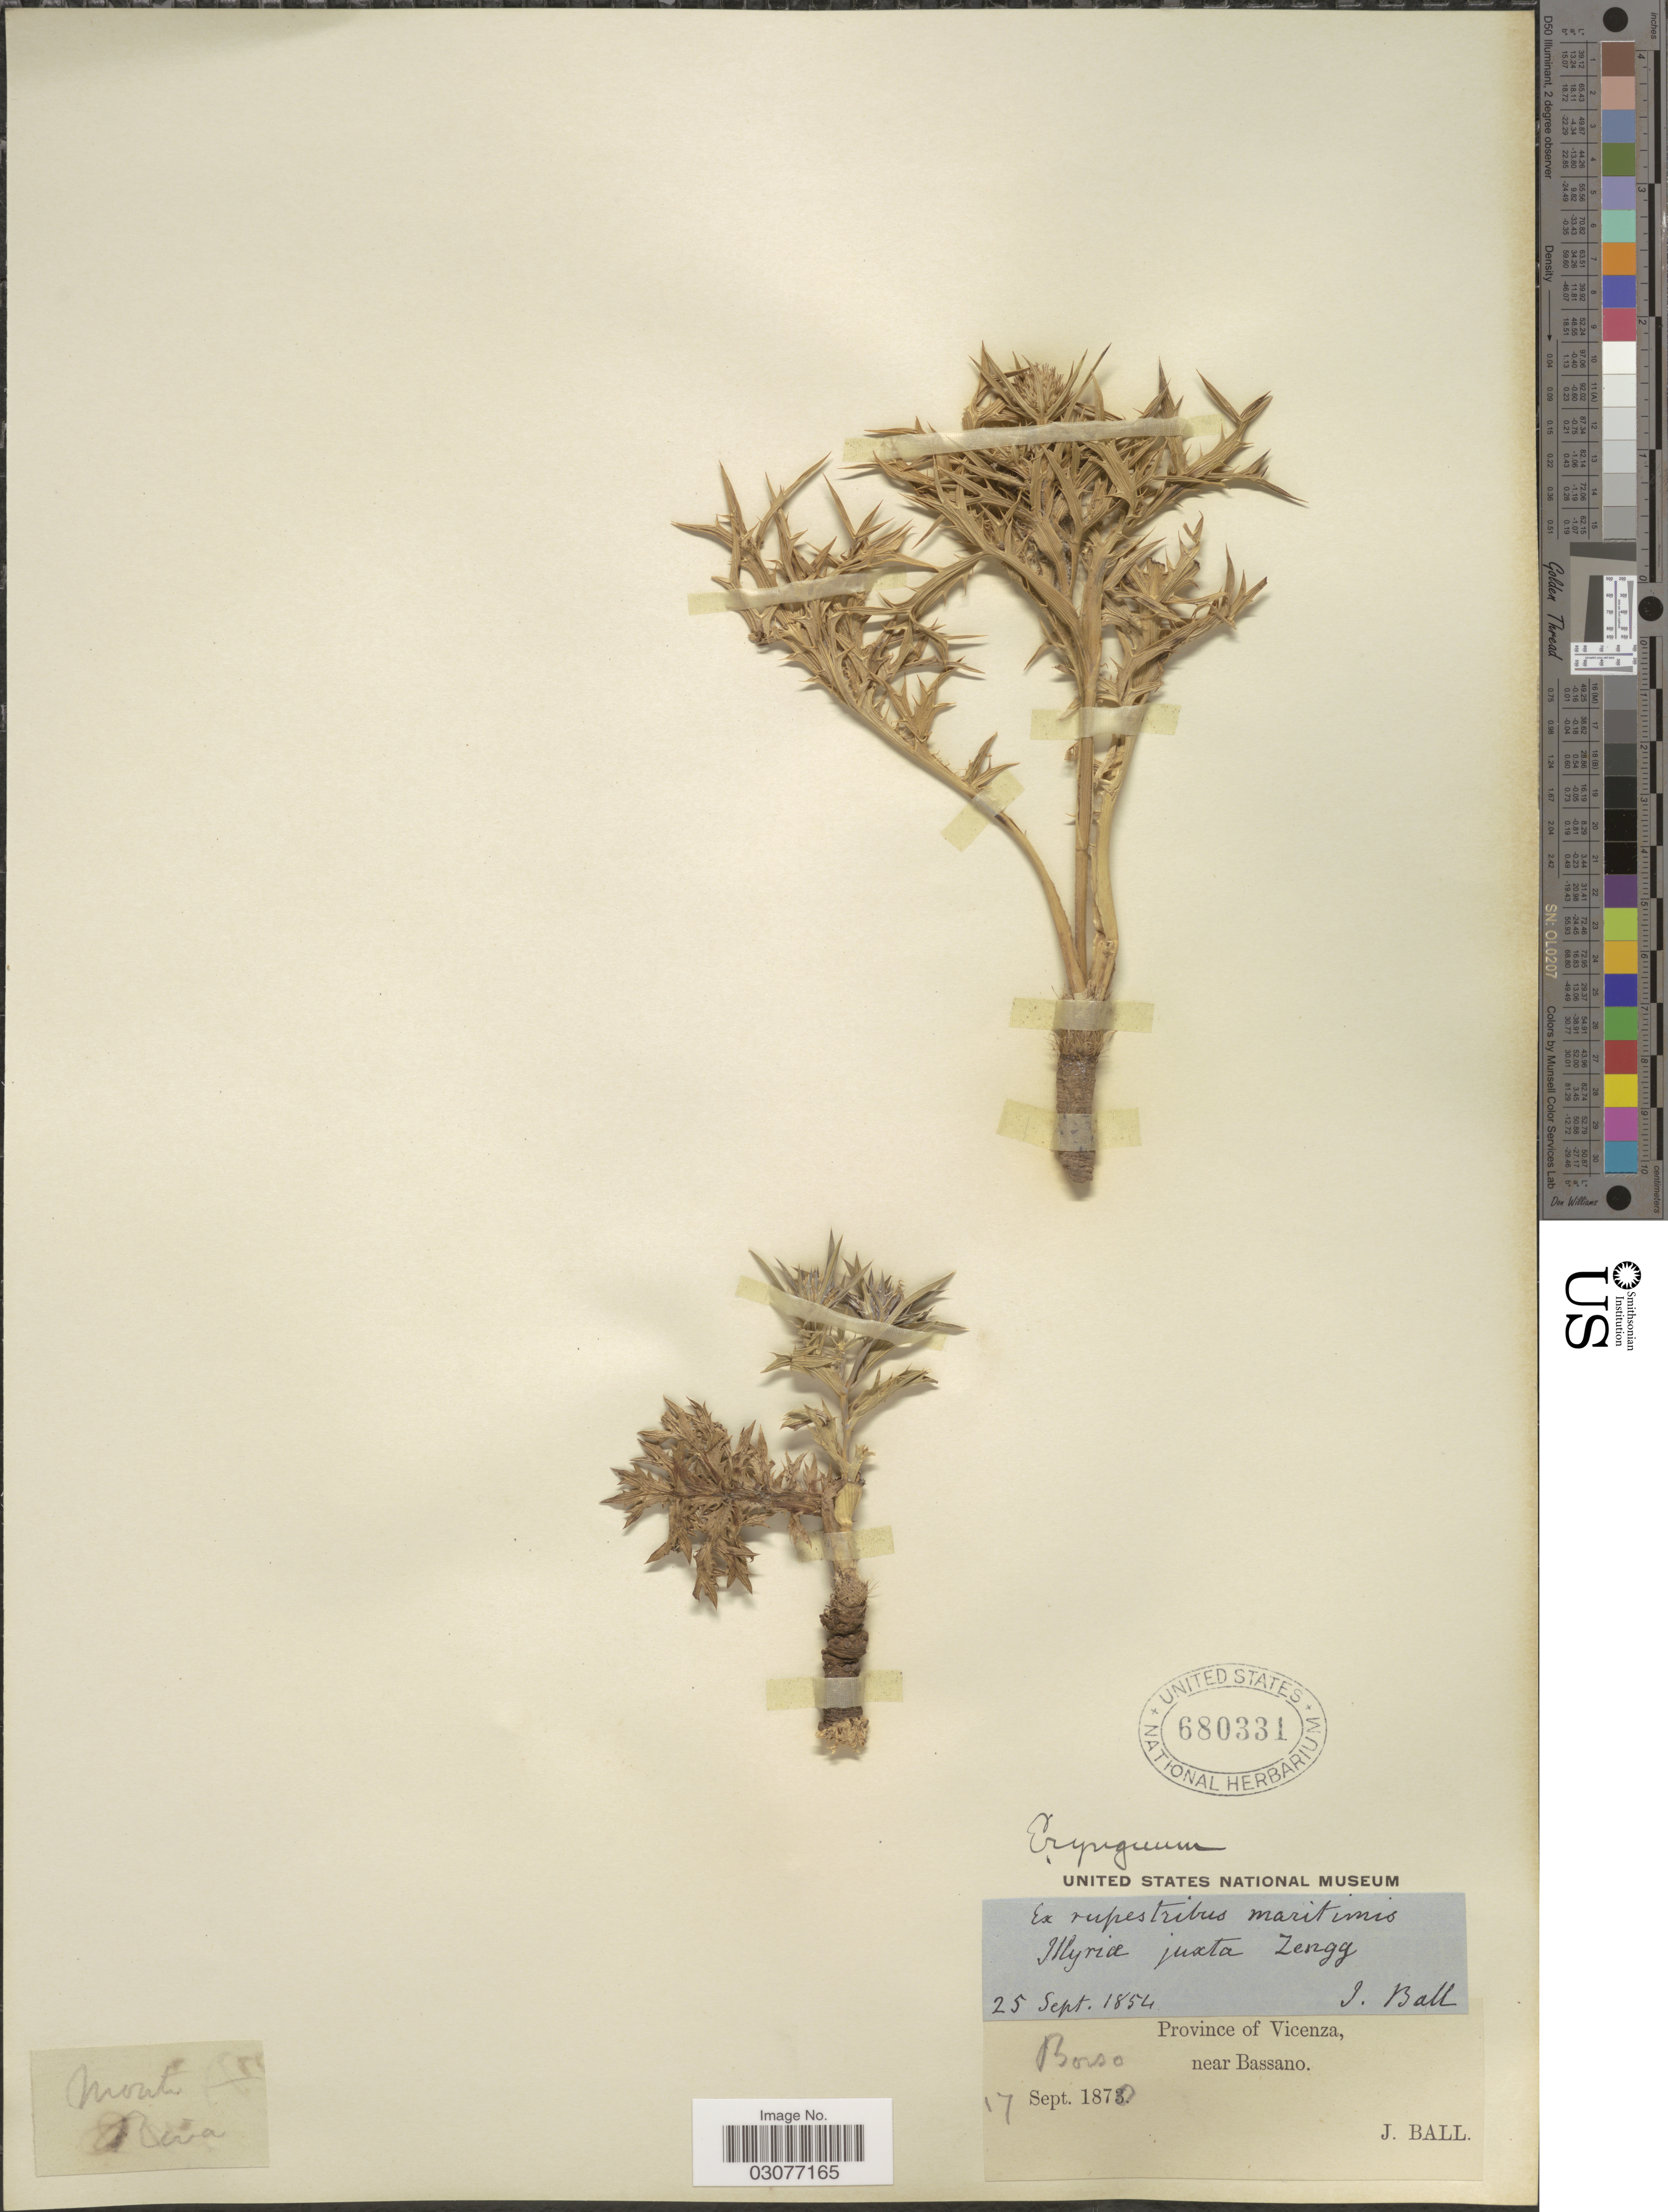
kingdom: Plantae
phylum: Tracheophyta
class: Magnoliopsida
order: Apiales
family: Apiaceae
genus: Eryngium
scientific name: Eryngium bourgatii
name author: Gouan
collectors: J. Ball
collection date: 1854-09-25/1870-09-17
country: Italy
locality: Illyriae juxta Zengg. Province of Vicenza, near Bassano. Borso. Monte Riva.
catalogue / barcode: US 380331